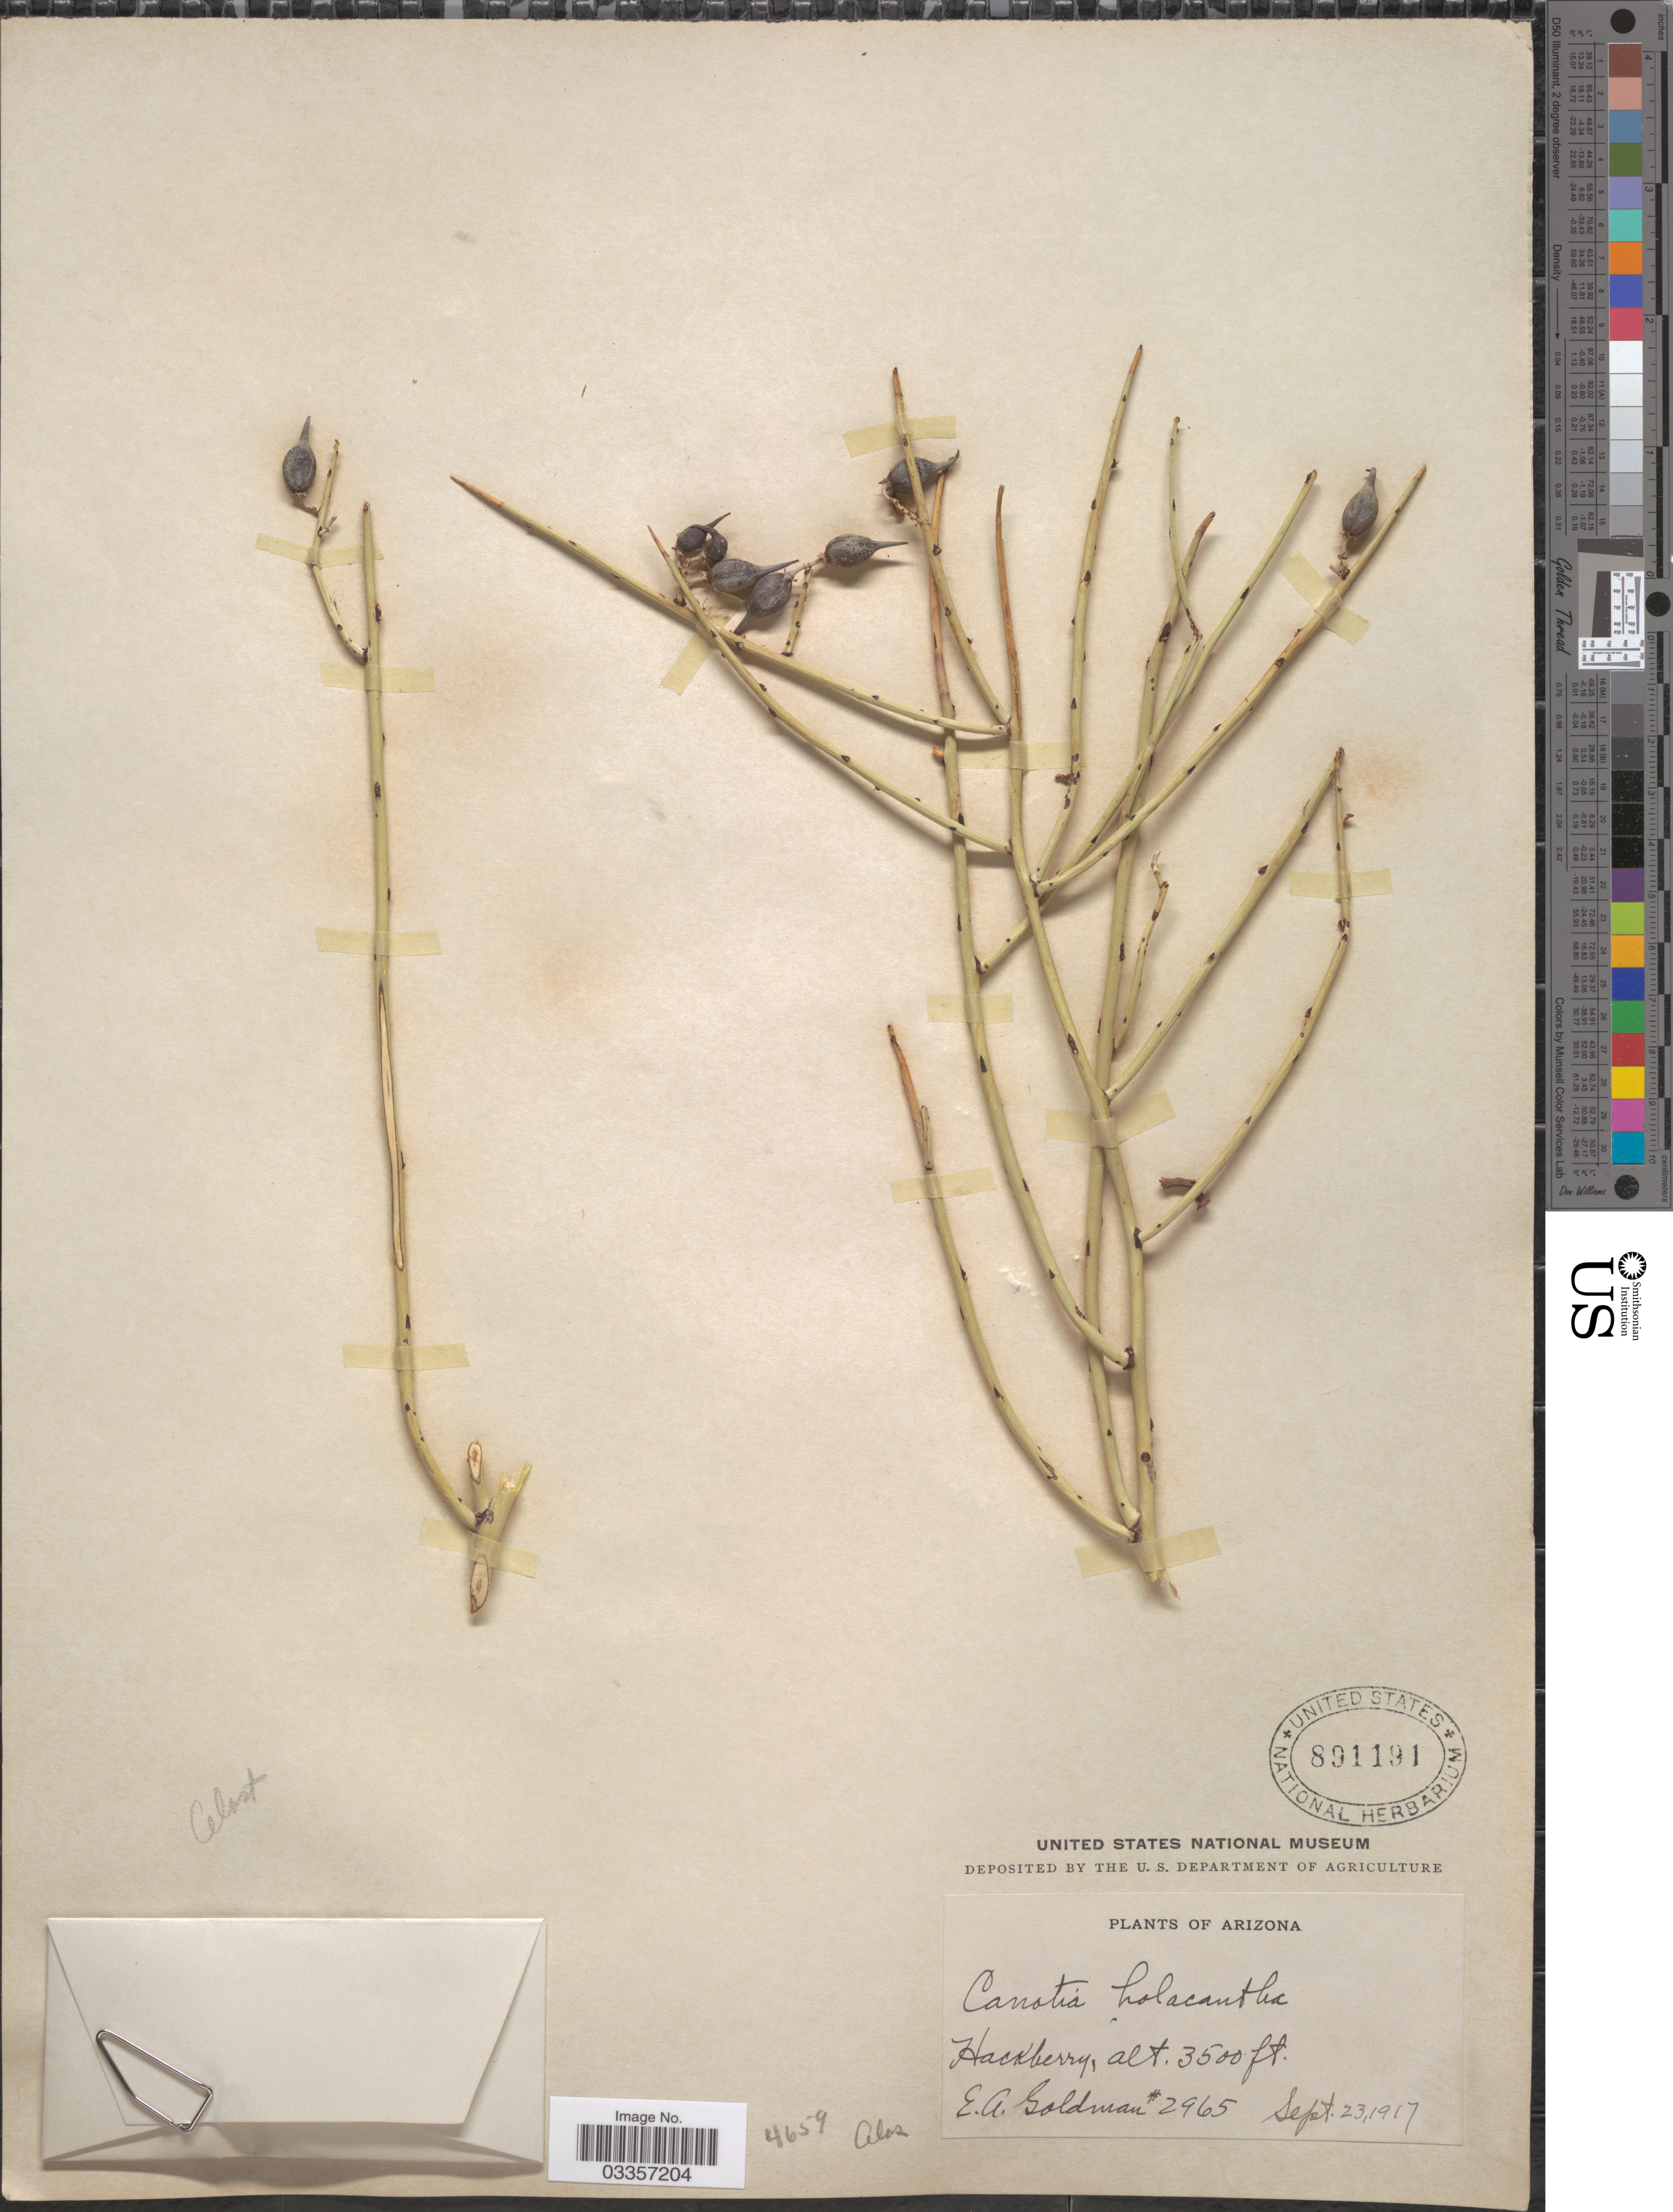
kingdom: Plantae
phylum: Tracheophyta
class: Magnoliopsida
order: Celastrales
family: Celastraceae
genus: Canotia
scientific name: Canotia holacantha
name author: Torr.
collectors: E. A. Goldman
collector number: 2965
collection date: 1917-09-23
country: United States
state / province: Arizona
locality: Hackberry.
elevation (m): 1067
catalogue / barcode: US 891191